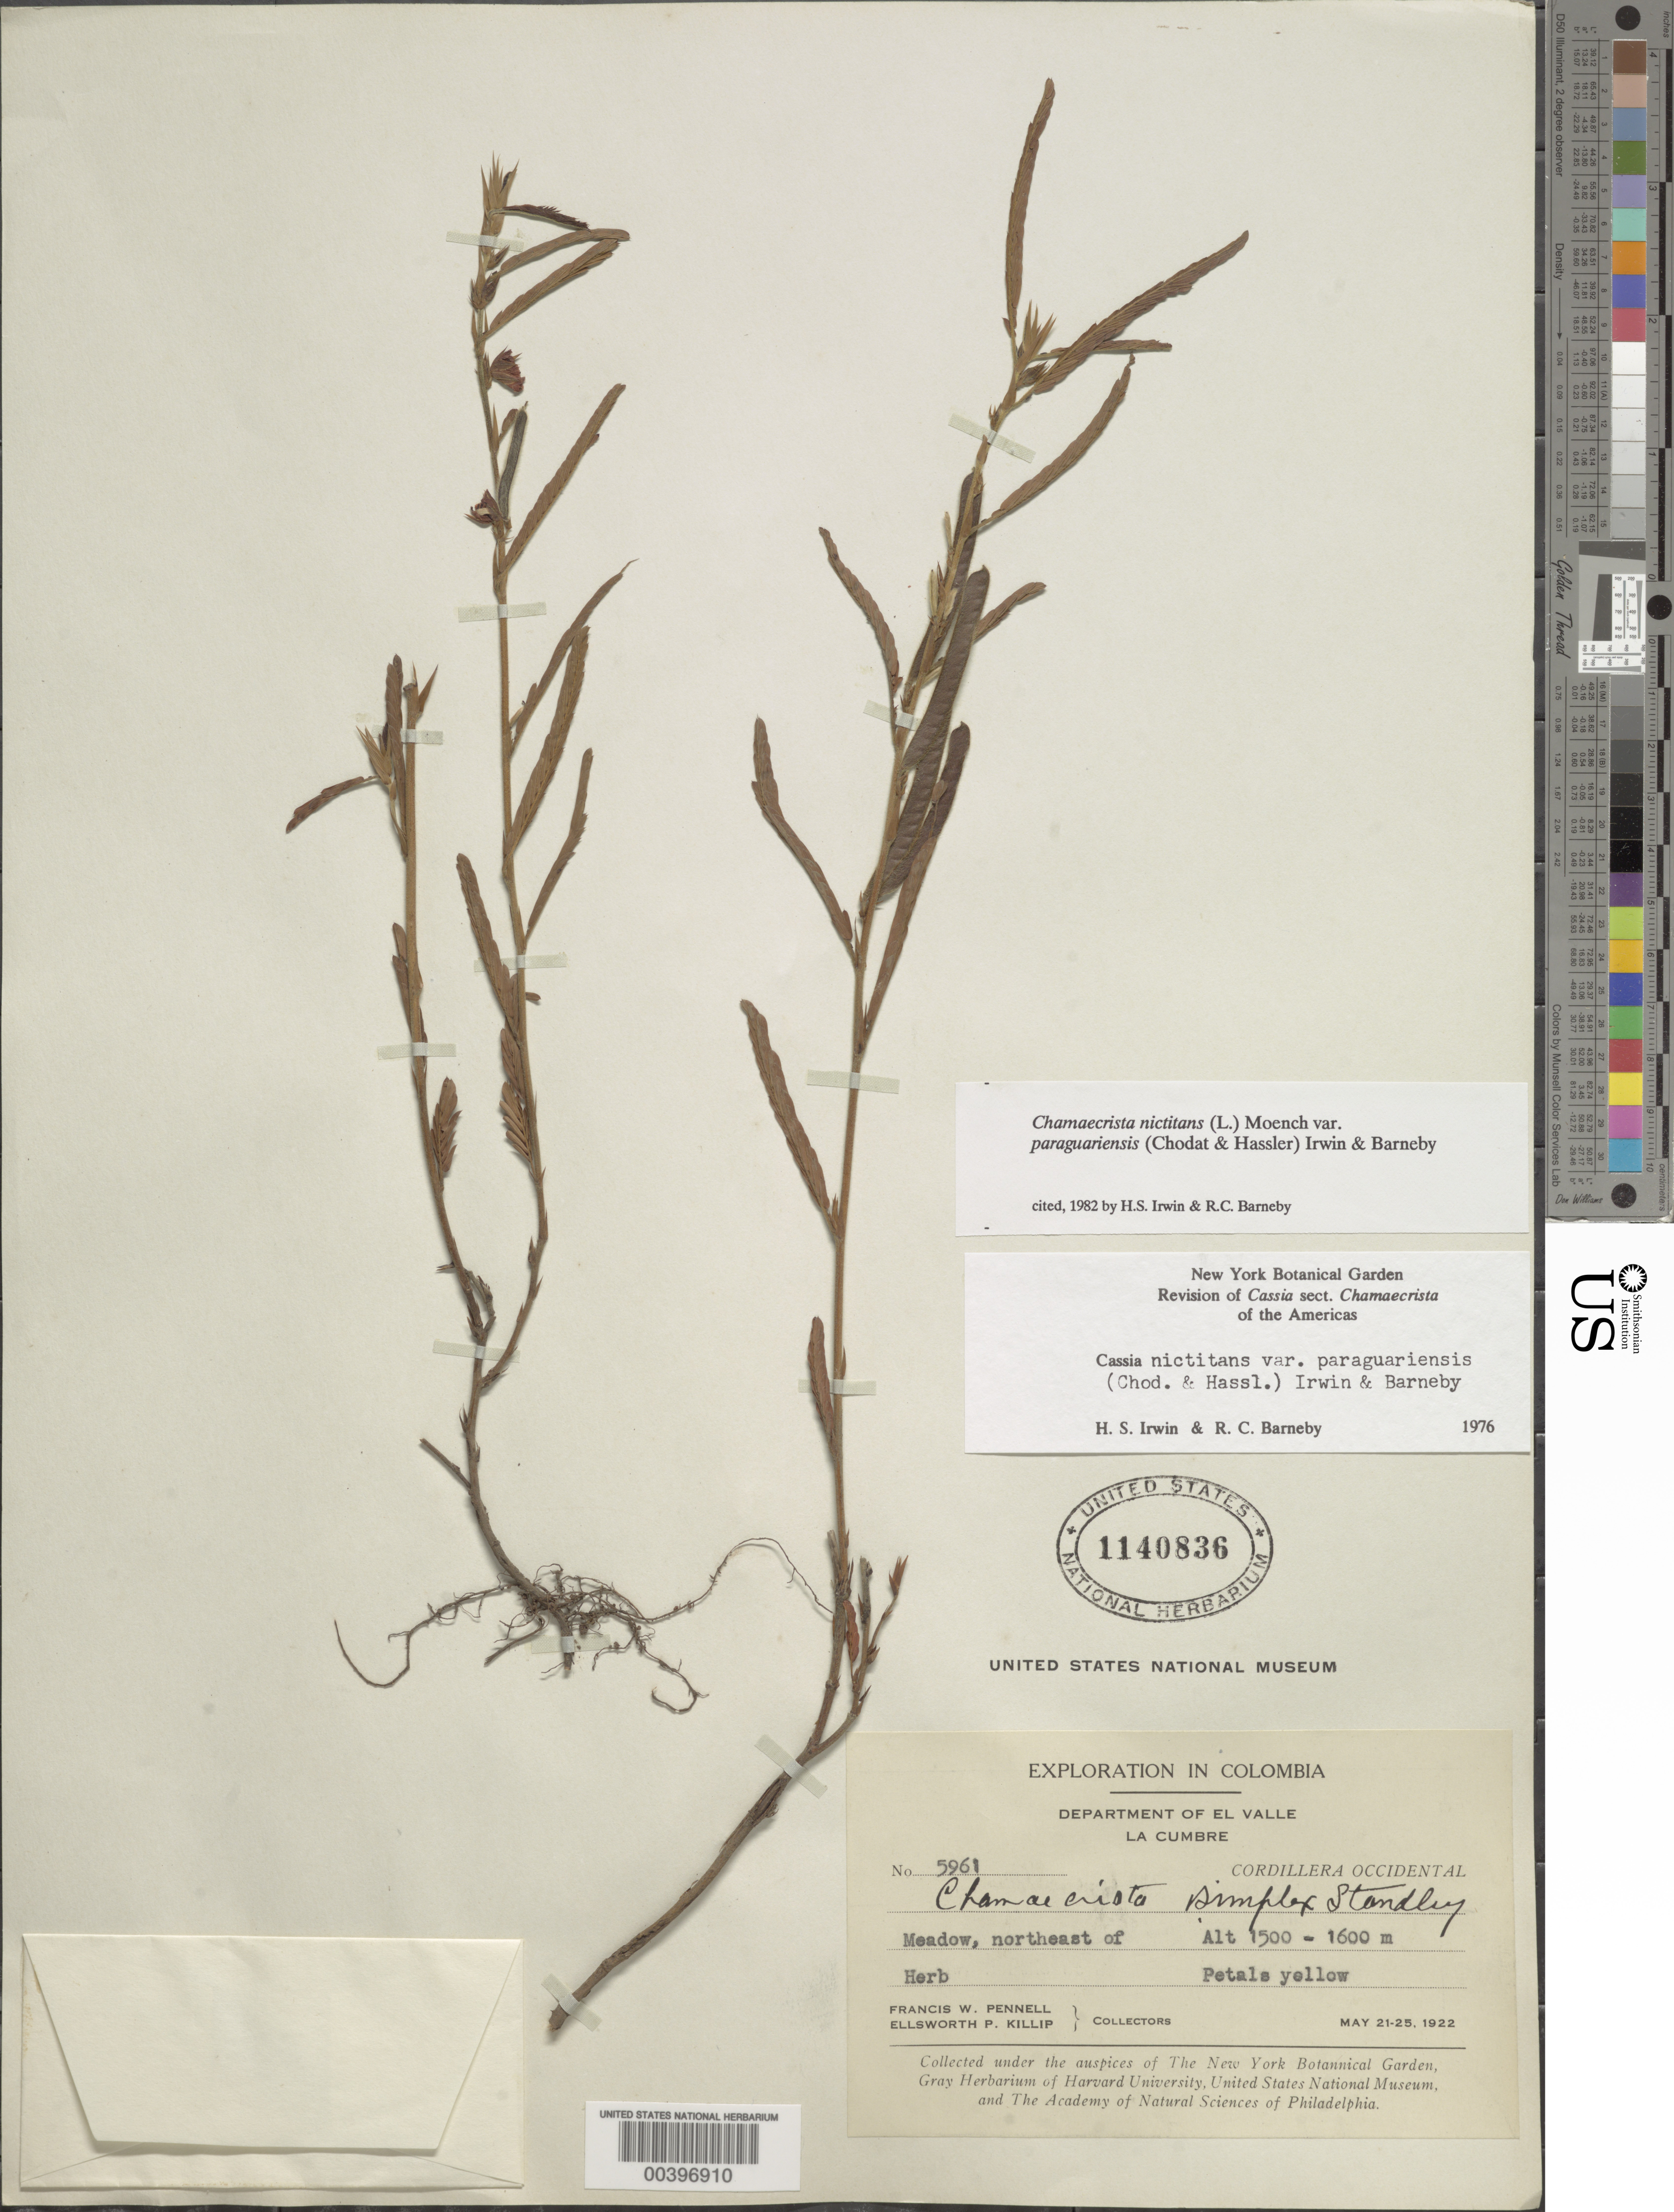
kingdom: Plantae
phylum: Tracheophyta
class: Magnoliopsida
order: Fabales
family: Fabaceae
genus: Chamaecrista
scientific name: Chamaecrista nictitans var. paraguariensis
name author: (Chodat & Hassl.) H.S. Irwin & Barneby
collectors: F. W. Pennell & E. P. Killip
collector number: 5961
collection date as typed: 21 May 1922 to 25 May 1922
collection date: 1922-05-21/1922-05-25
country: Colombia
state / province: Valle del Cauca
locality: NE of la Cumbe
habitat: Meadow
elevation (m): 1500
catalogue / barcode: US 1140836